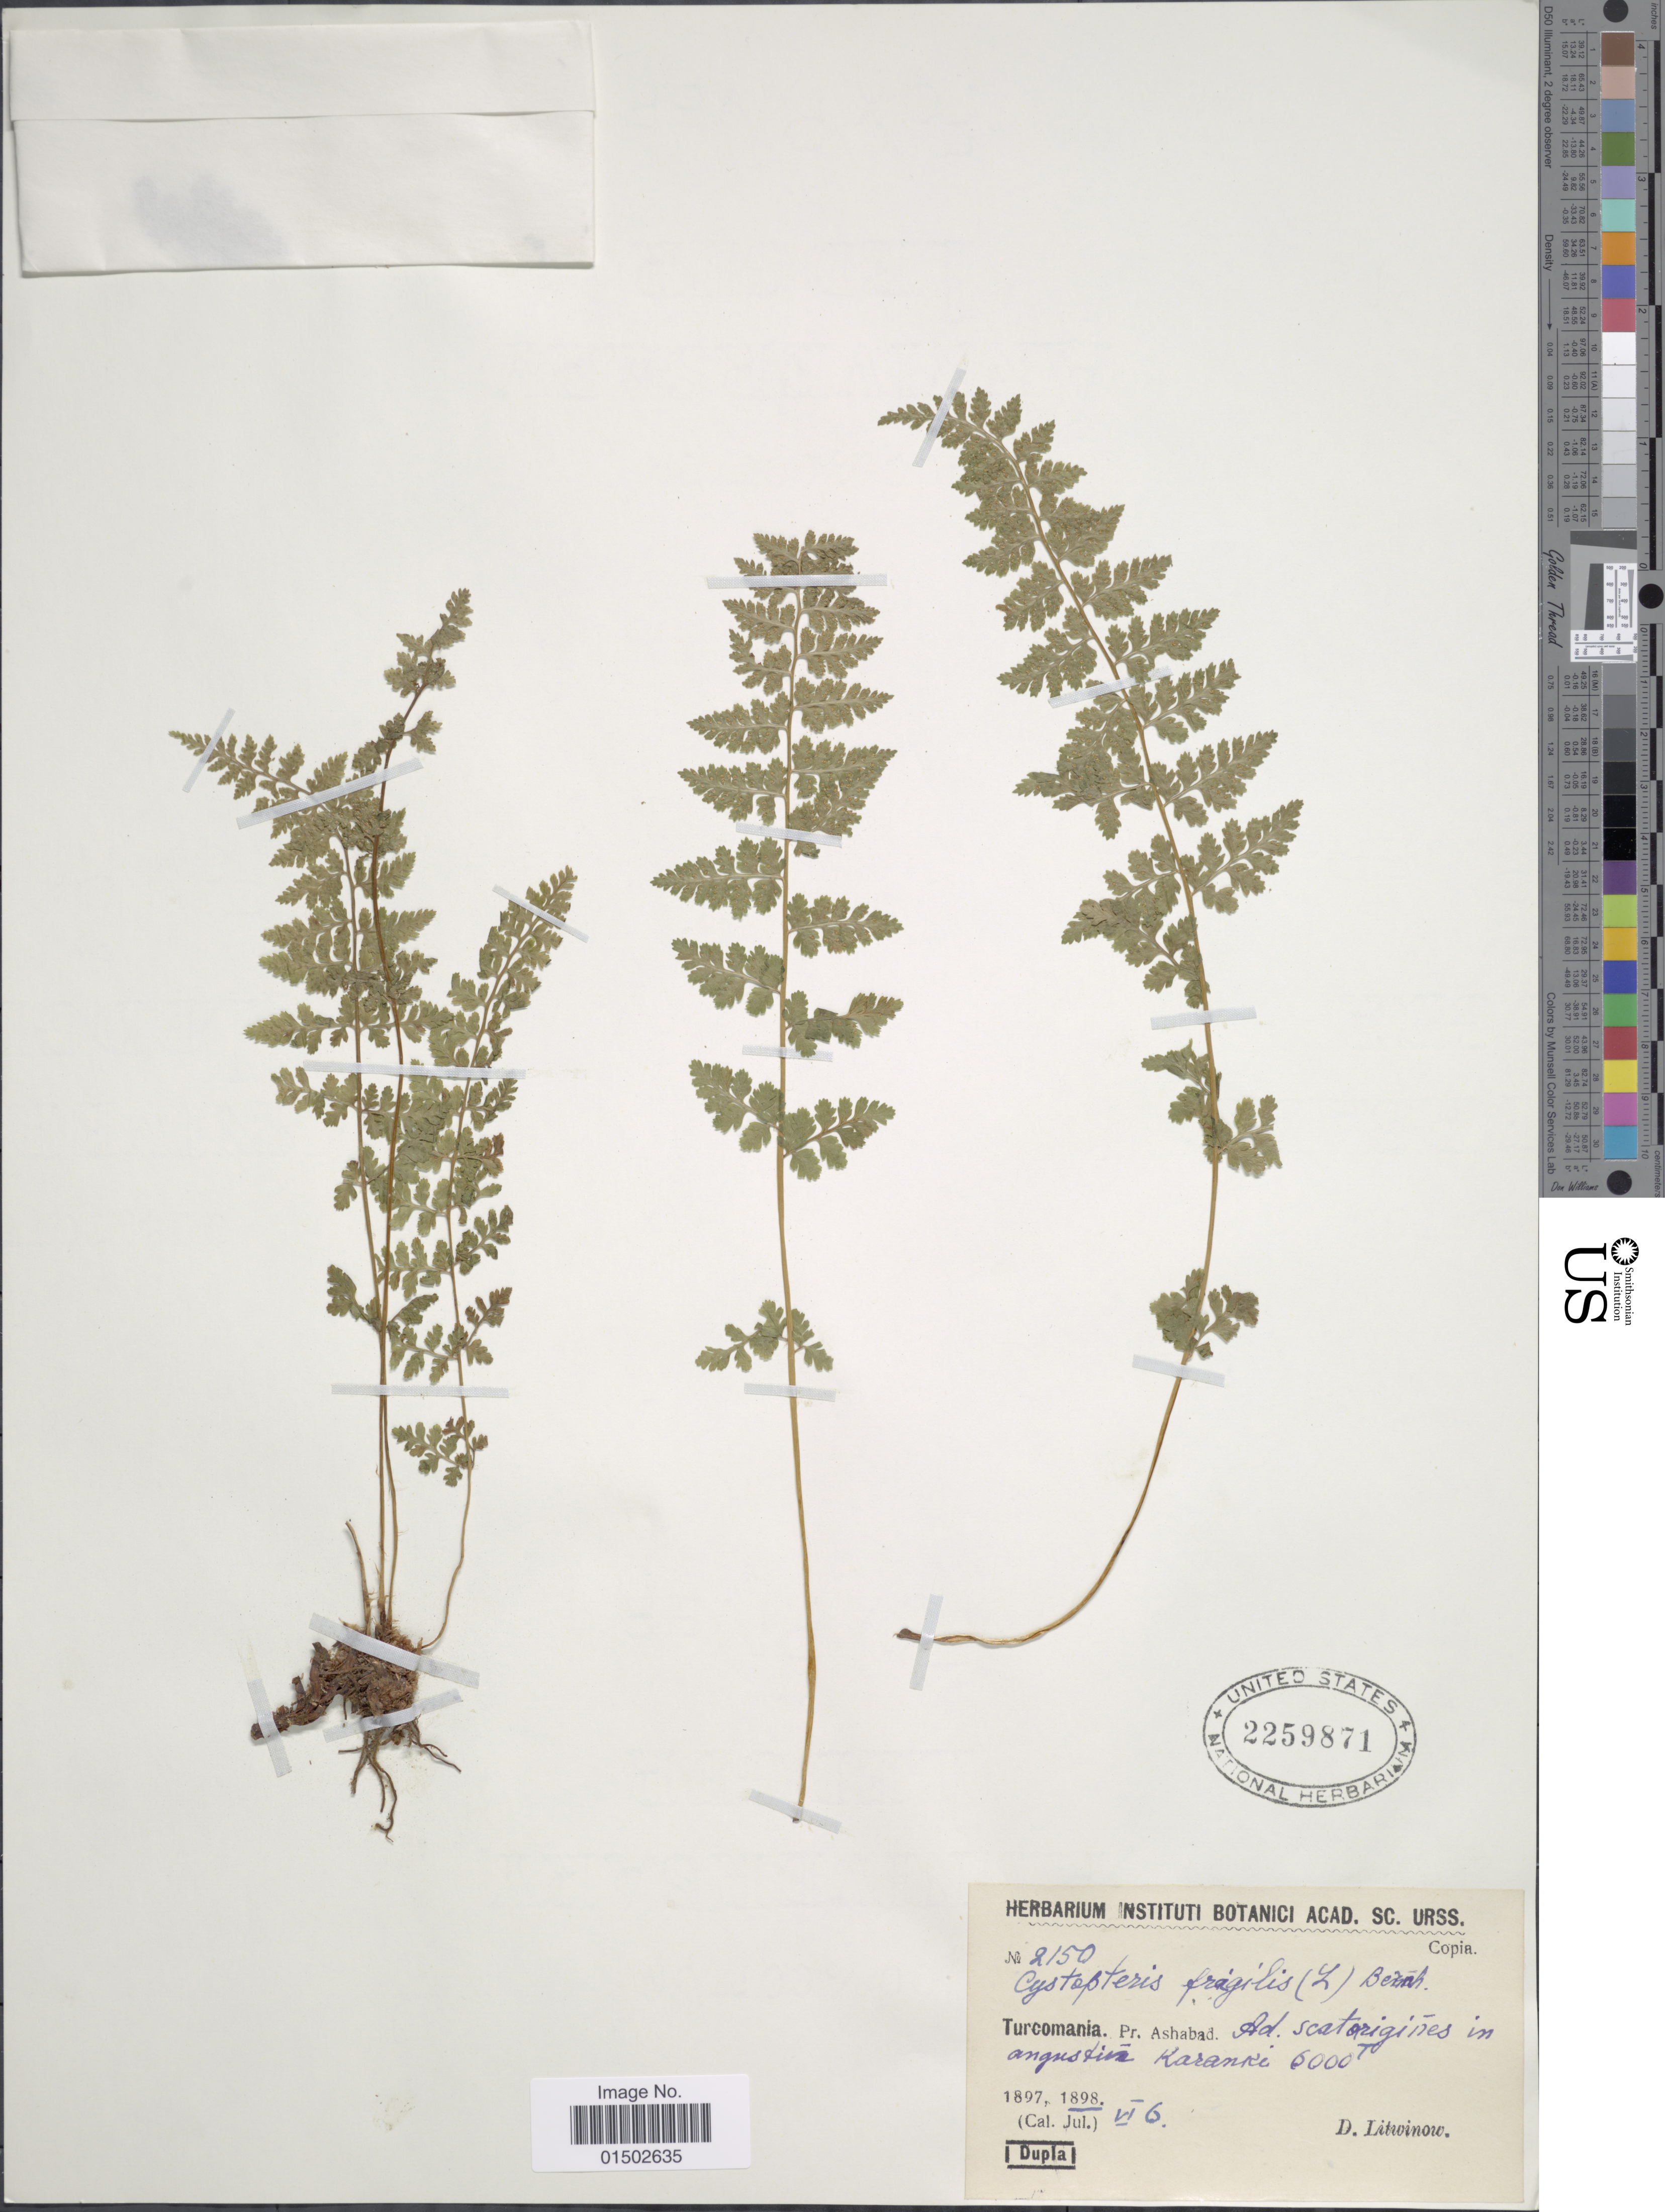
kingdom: Plantae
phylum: Tracheophyta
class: Polypodiopsida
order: Polypodiales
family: Cystopteridaceae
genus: Cystopteris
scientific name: Cystopteris fragilis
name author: (L.) Bernh.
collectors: D. Litwinow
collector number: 2150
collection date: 1898-06-06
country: Turkmenistan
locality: Turcomania, Ad scatorigines [interpreted] in angustin[interpreted] Karanki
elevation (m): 1829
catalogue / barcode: US 2259871